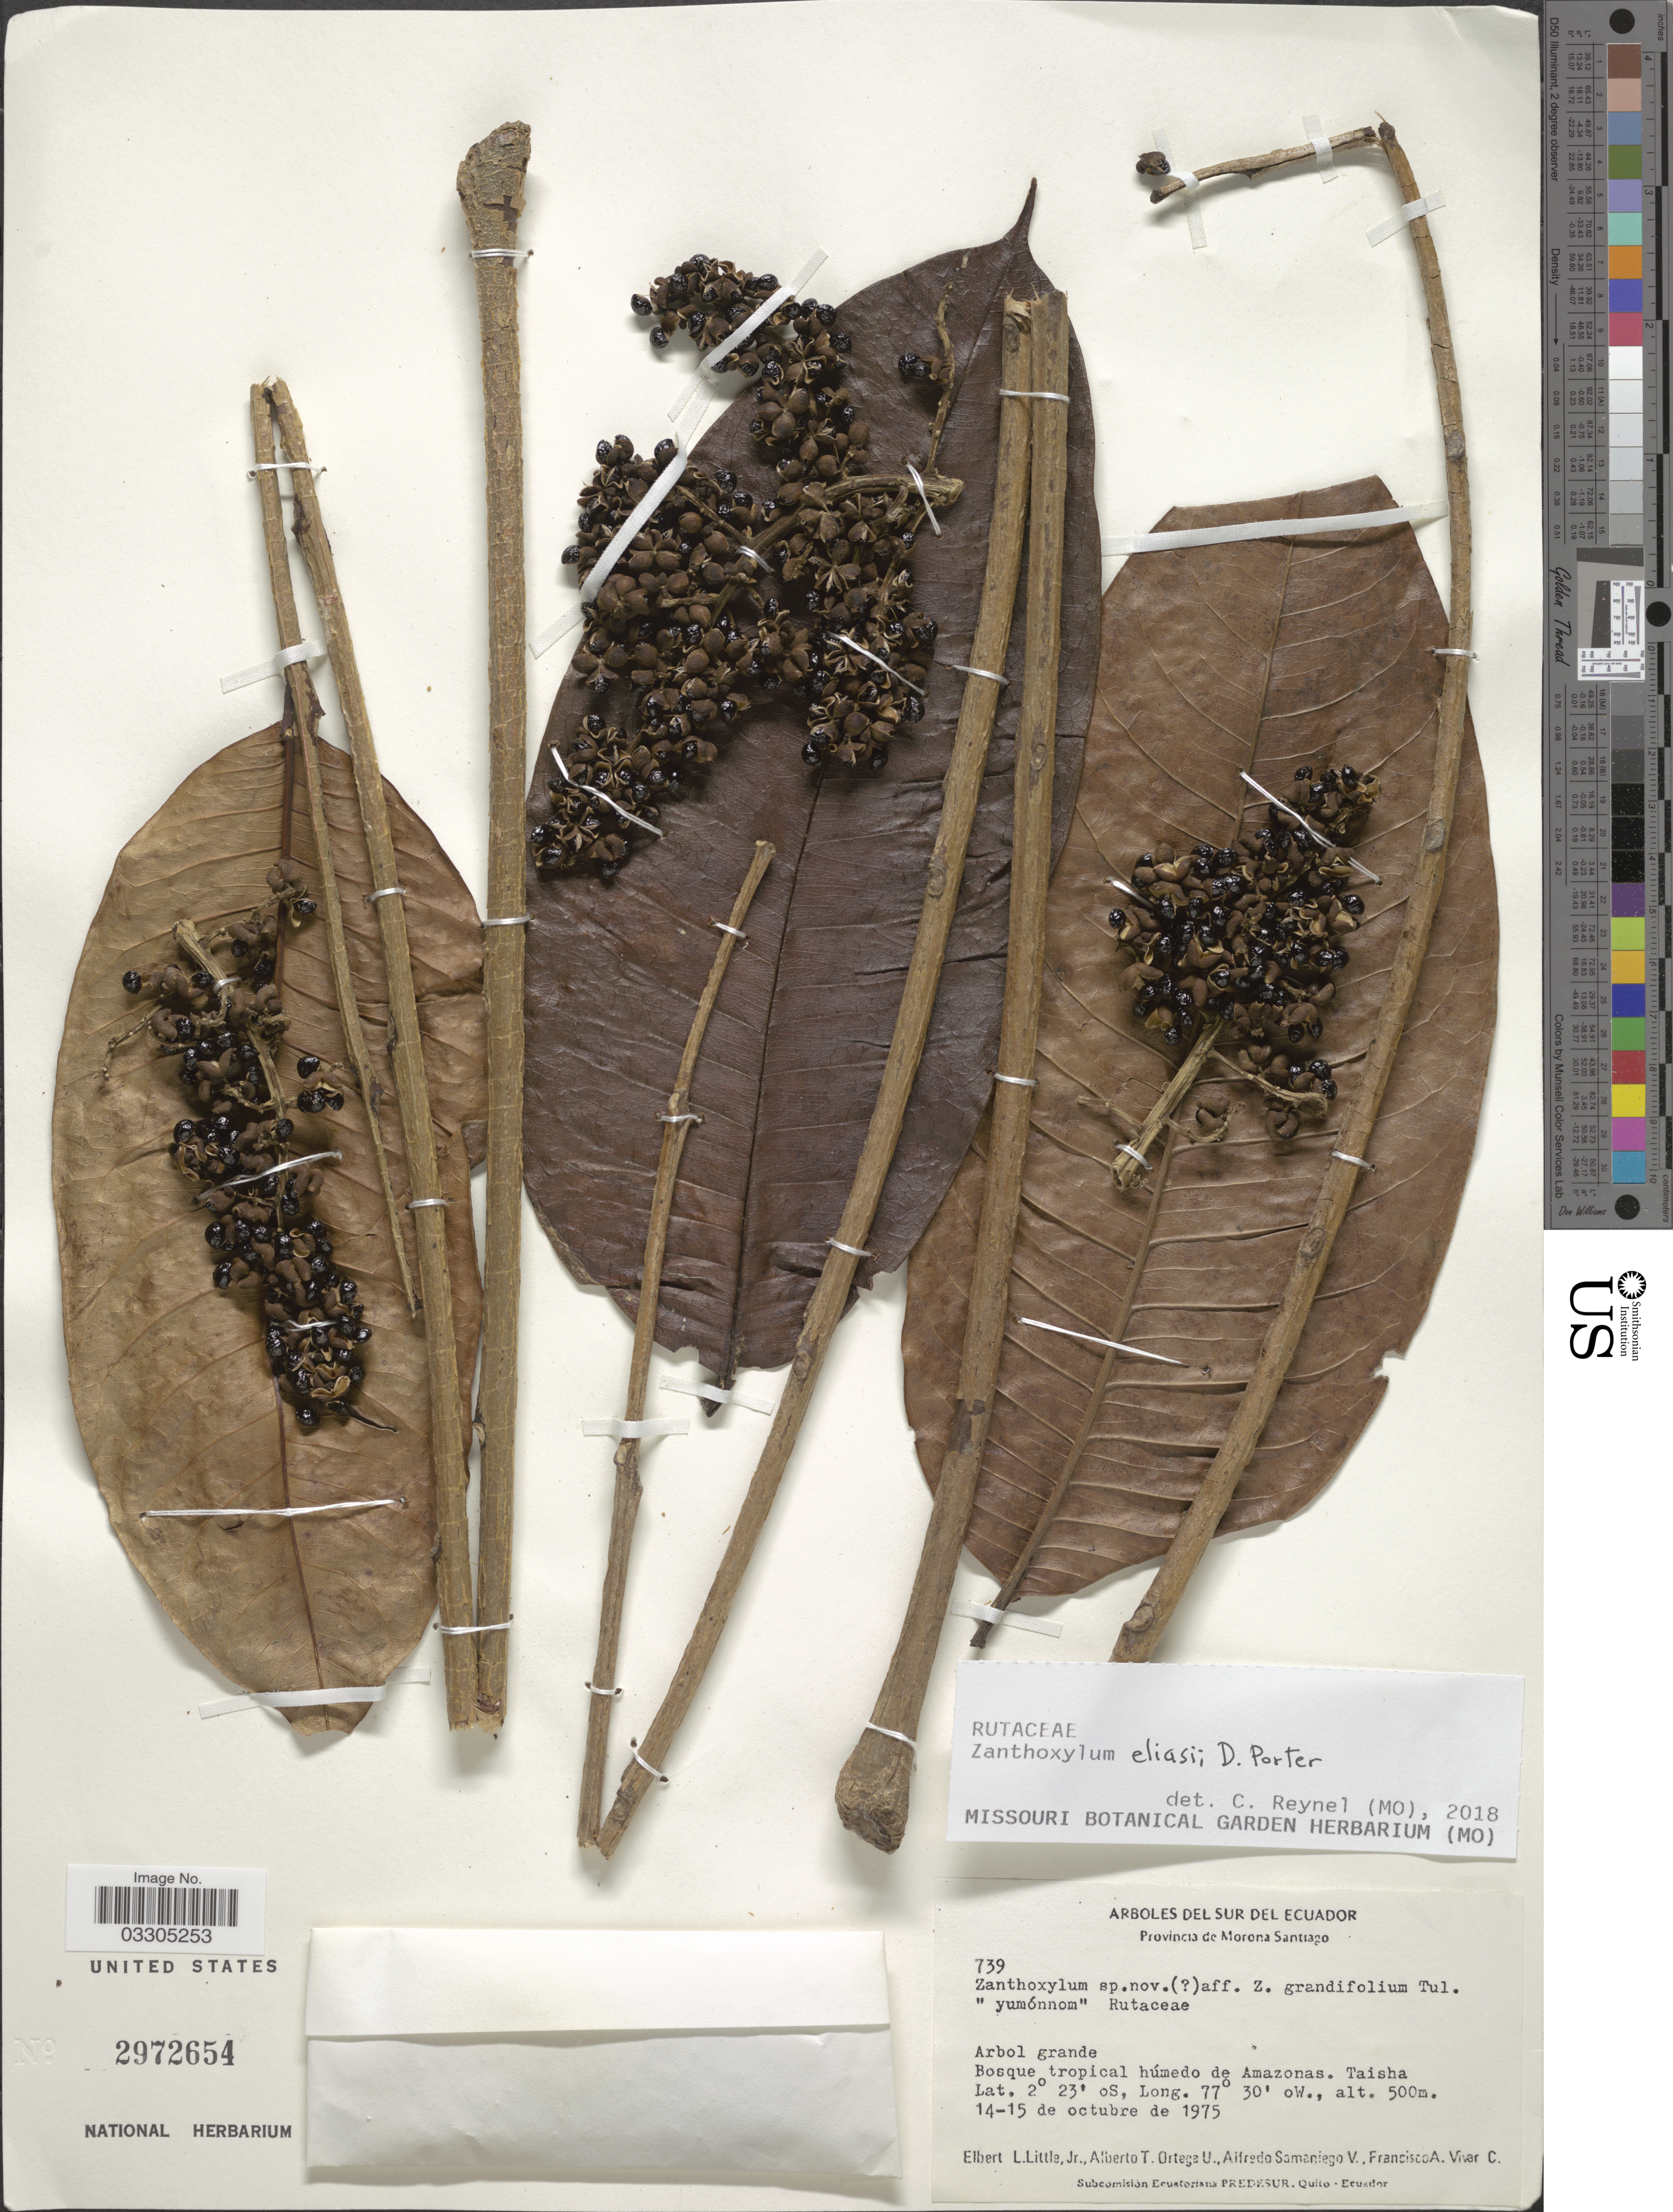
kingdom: Plantae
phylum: Tracheophyta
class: Magnoliopsida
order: Sapindales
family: Rutaceae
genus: Zanthoxylum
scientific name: Zanthoxylum eliasii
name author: D.M. Porter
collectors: E. L. Little, A. T. Ortega U., A. Samaniego V. & F. A. Vivar C.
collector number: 739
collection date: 1975-10-14/1975-10-15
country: Ecuador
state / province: Morona-Santiago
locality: Bosque tropical húmedo de Amazonas. Taisha.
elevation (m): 500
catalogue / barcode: US 2972654